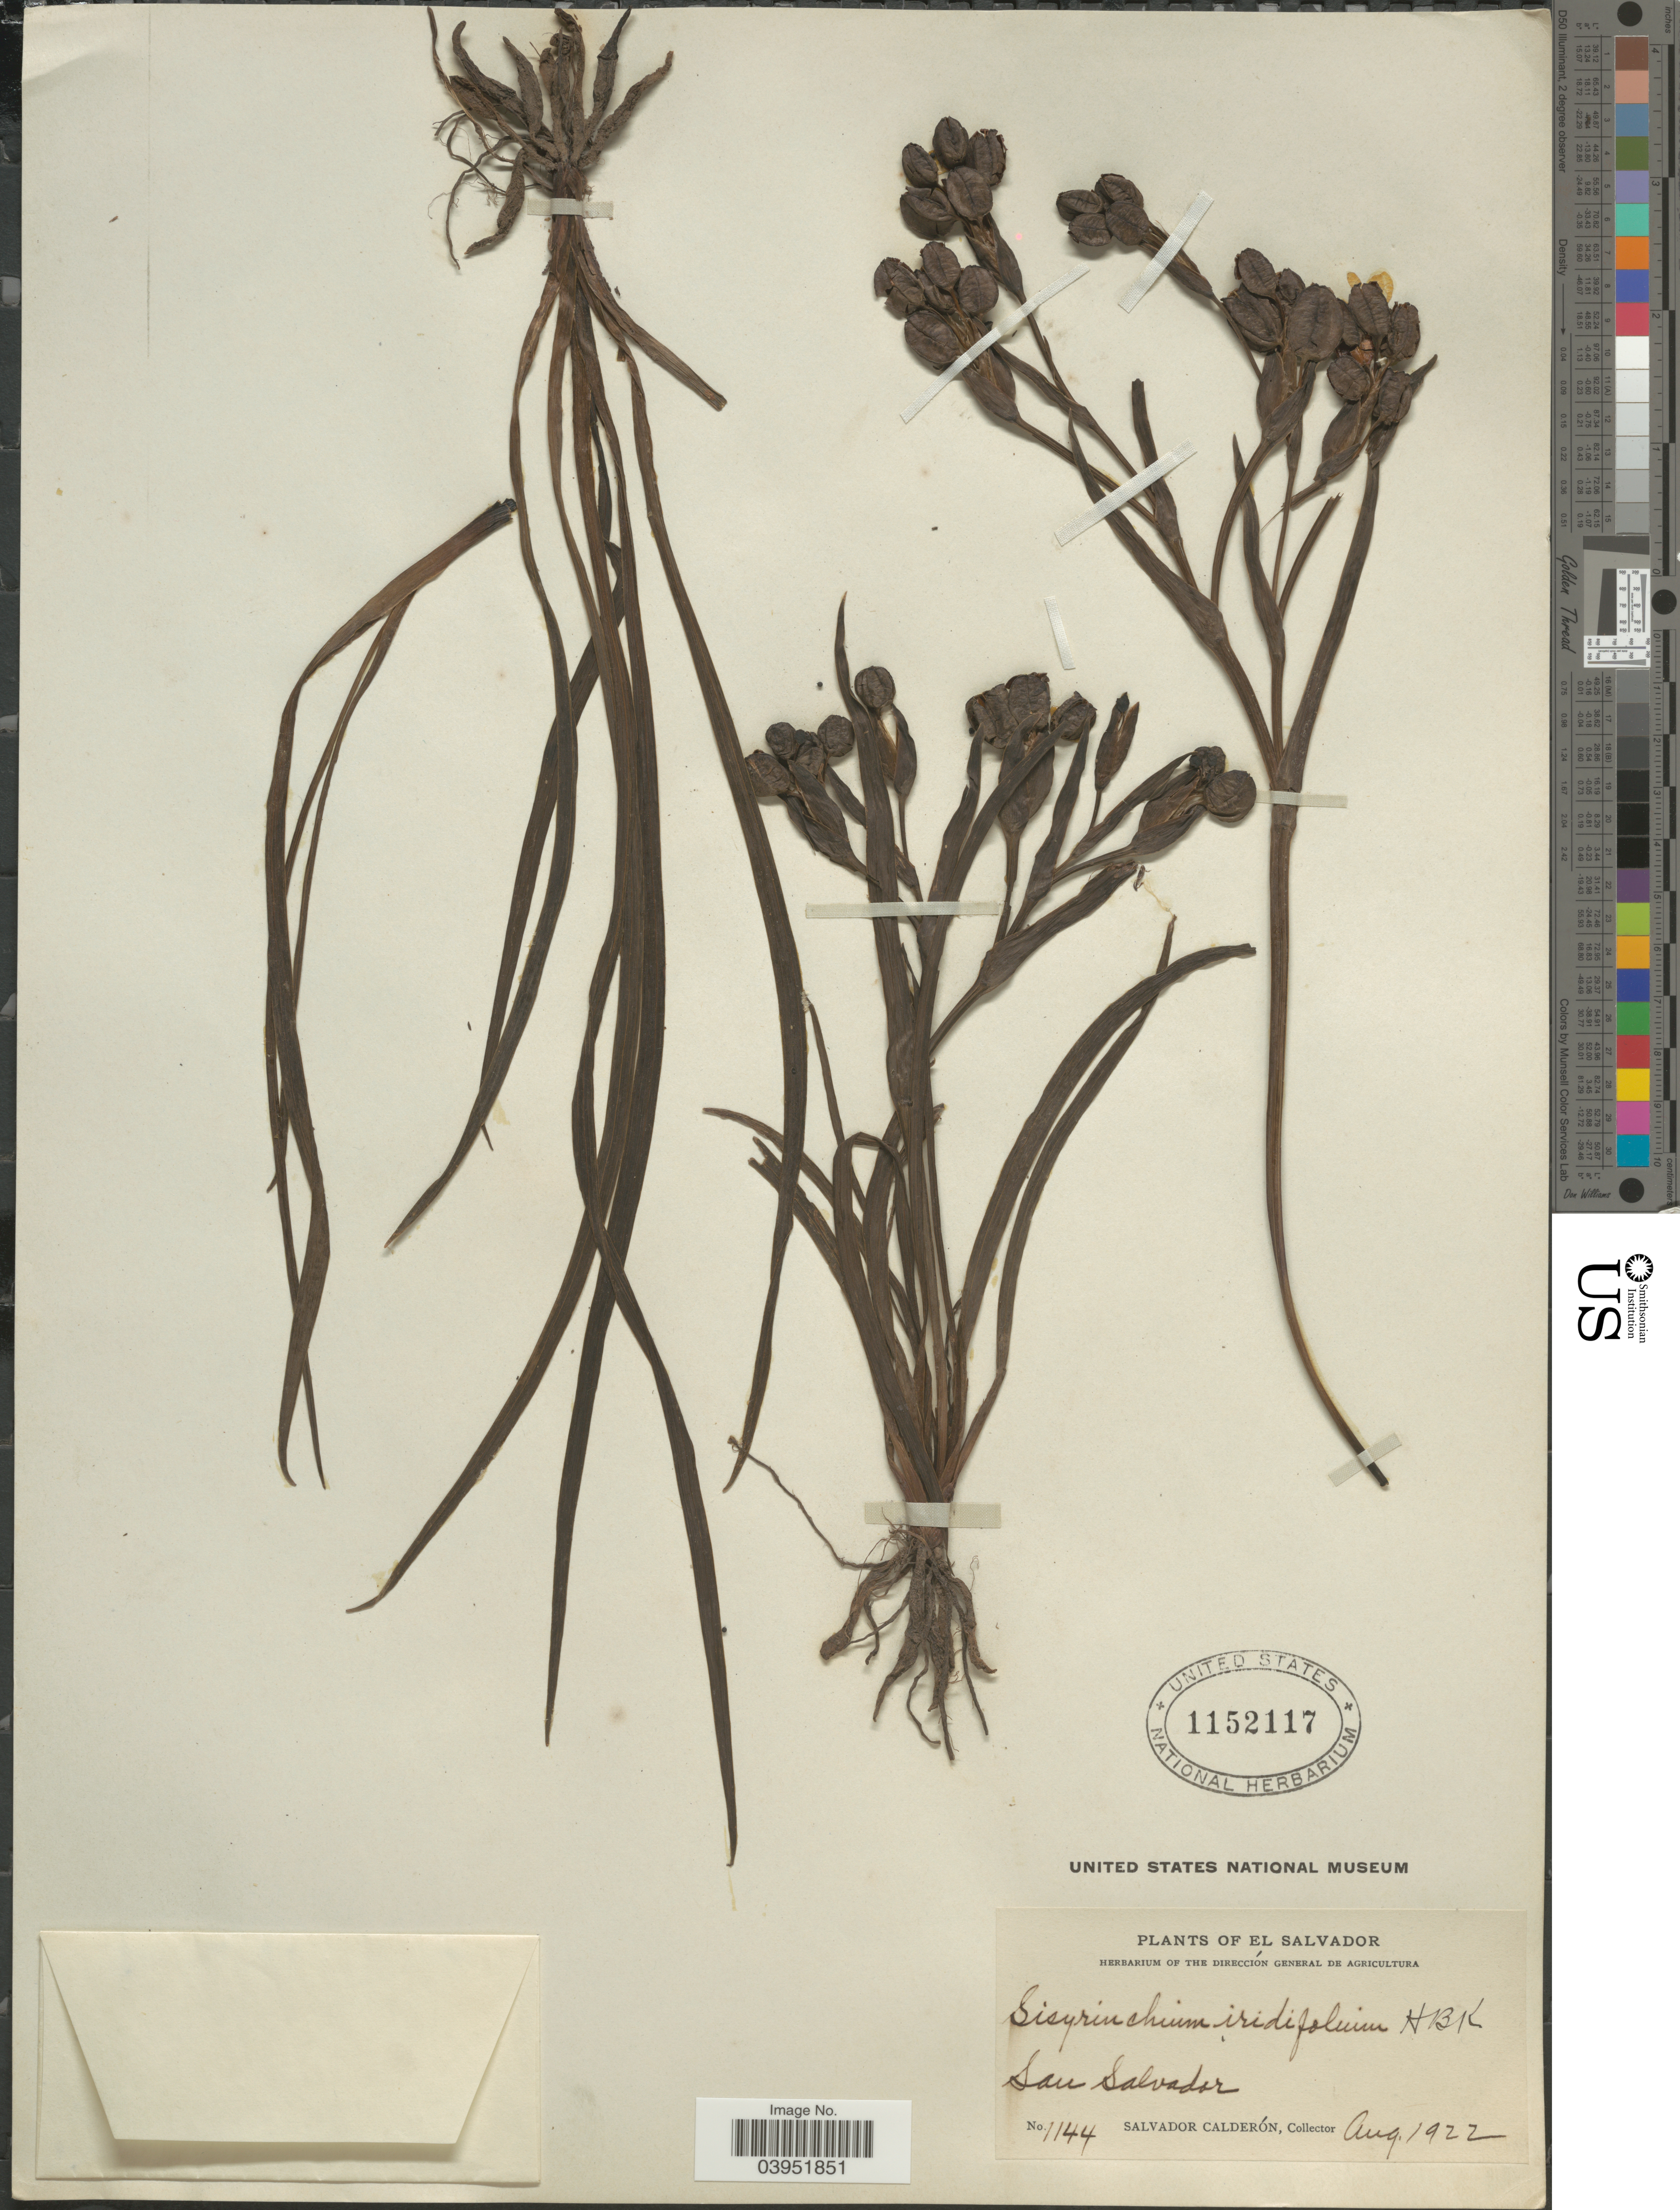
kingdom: Plantae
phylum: Tracheophyta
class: Liliopsida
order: Asparagales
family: Iridaceae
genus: Sisyrinchium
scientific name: Sisyrinchium sp.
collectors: S. Calderón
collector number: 1144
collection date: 1922-08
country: El Salvador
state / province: San Salvador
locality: San Salvador.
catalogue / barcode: US 1152117